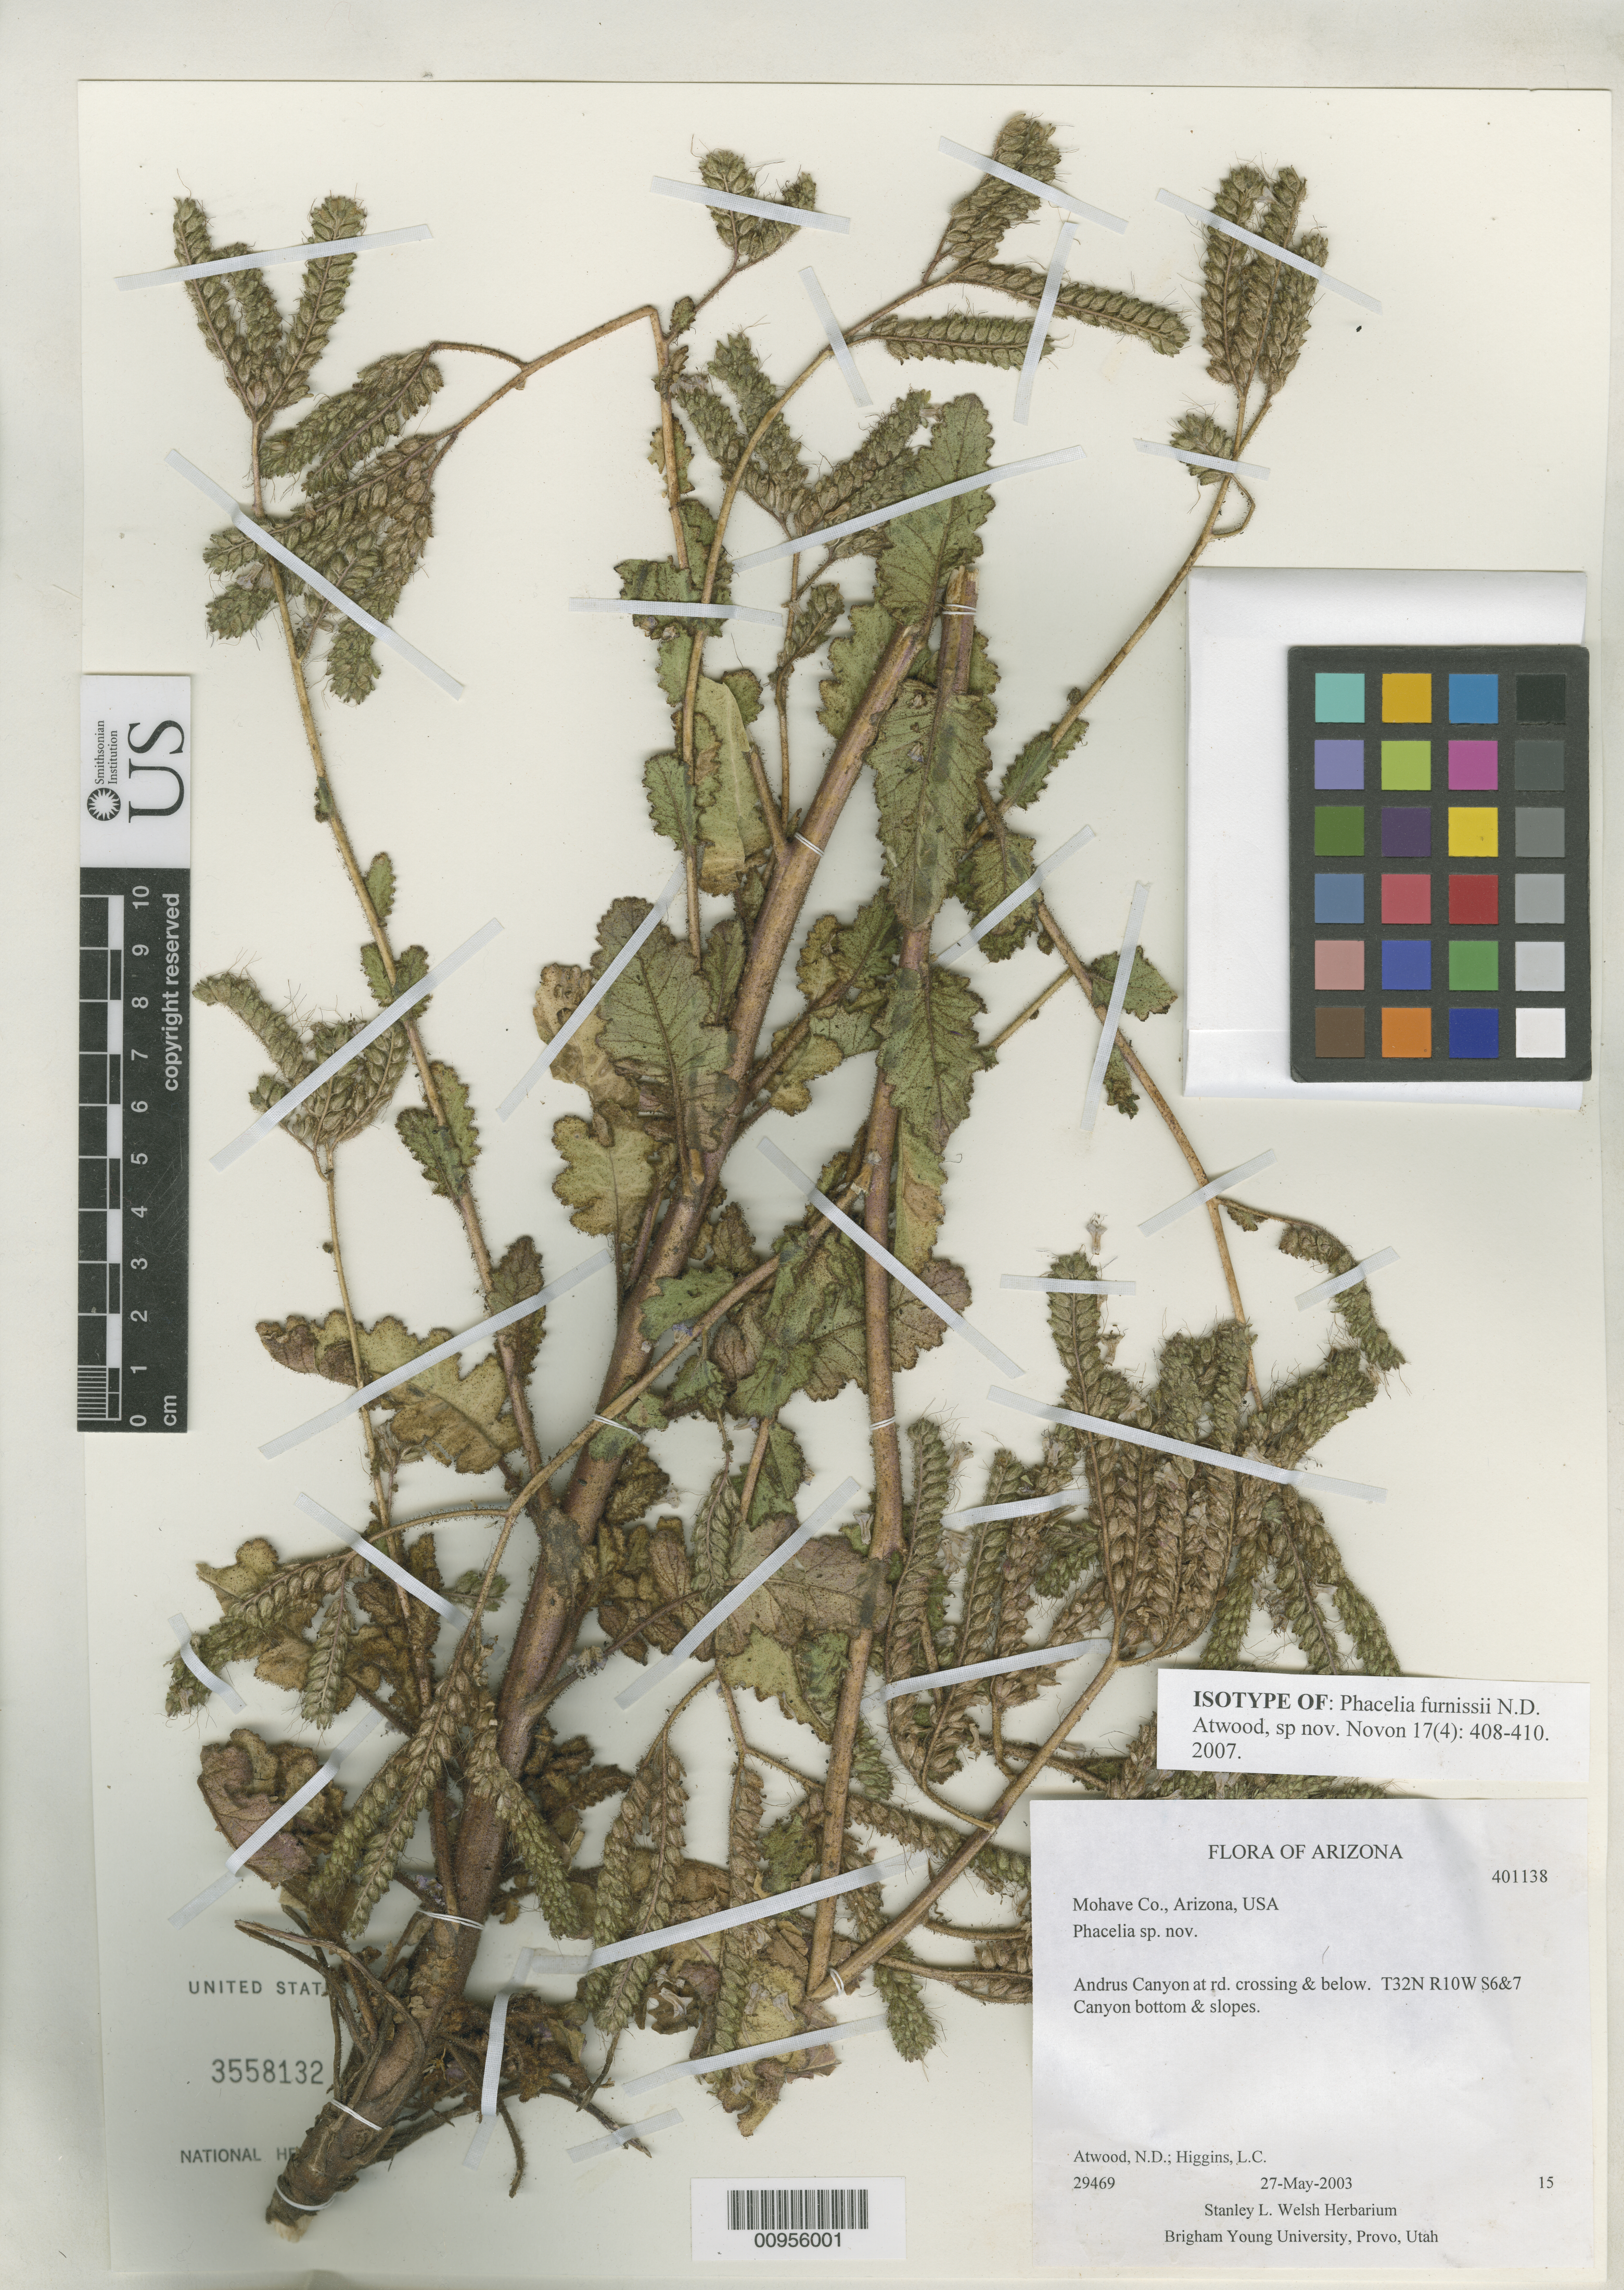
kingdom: Plantae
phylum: Tracheophyta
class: Magnoliopsida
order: Boraginales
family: Hydrophyllaceae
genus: Phacelia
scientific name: Phacelia furnissii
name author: Atwood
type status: Isotype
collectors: N. Atwood & L. Higgins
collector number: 29469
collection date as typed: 27 May 2003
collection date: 2003-05-27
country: United States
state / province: Arizona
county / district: Mohave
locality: Andrus Canyon at rd. crossing & below. T32N R10W S6&7.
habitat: Canyon bottom and slopes.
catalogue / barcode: US 3558132